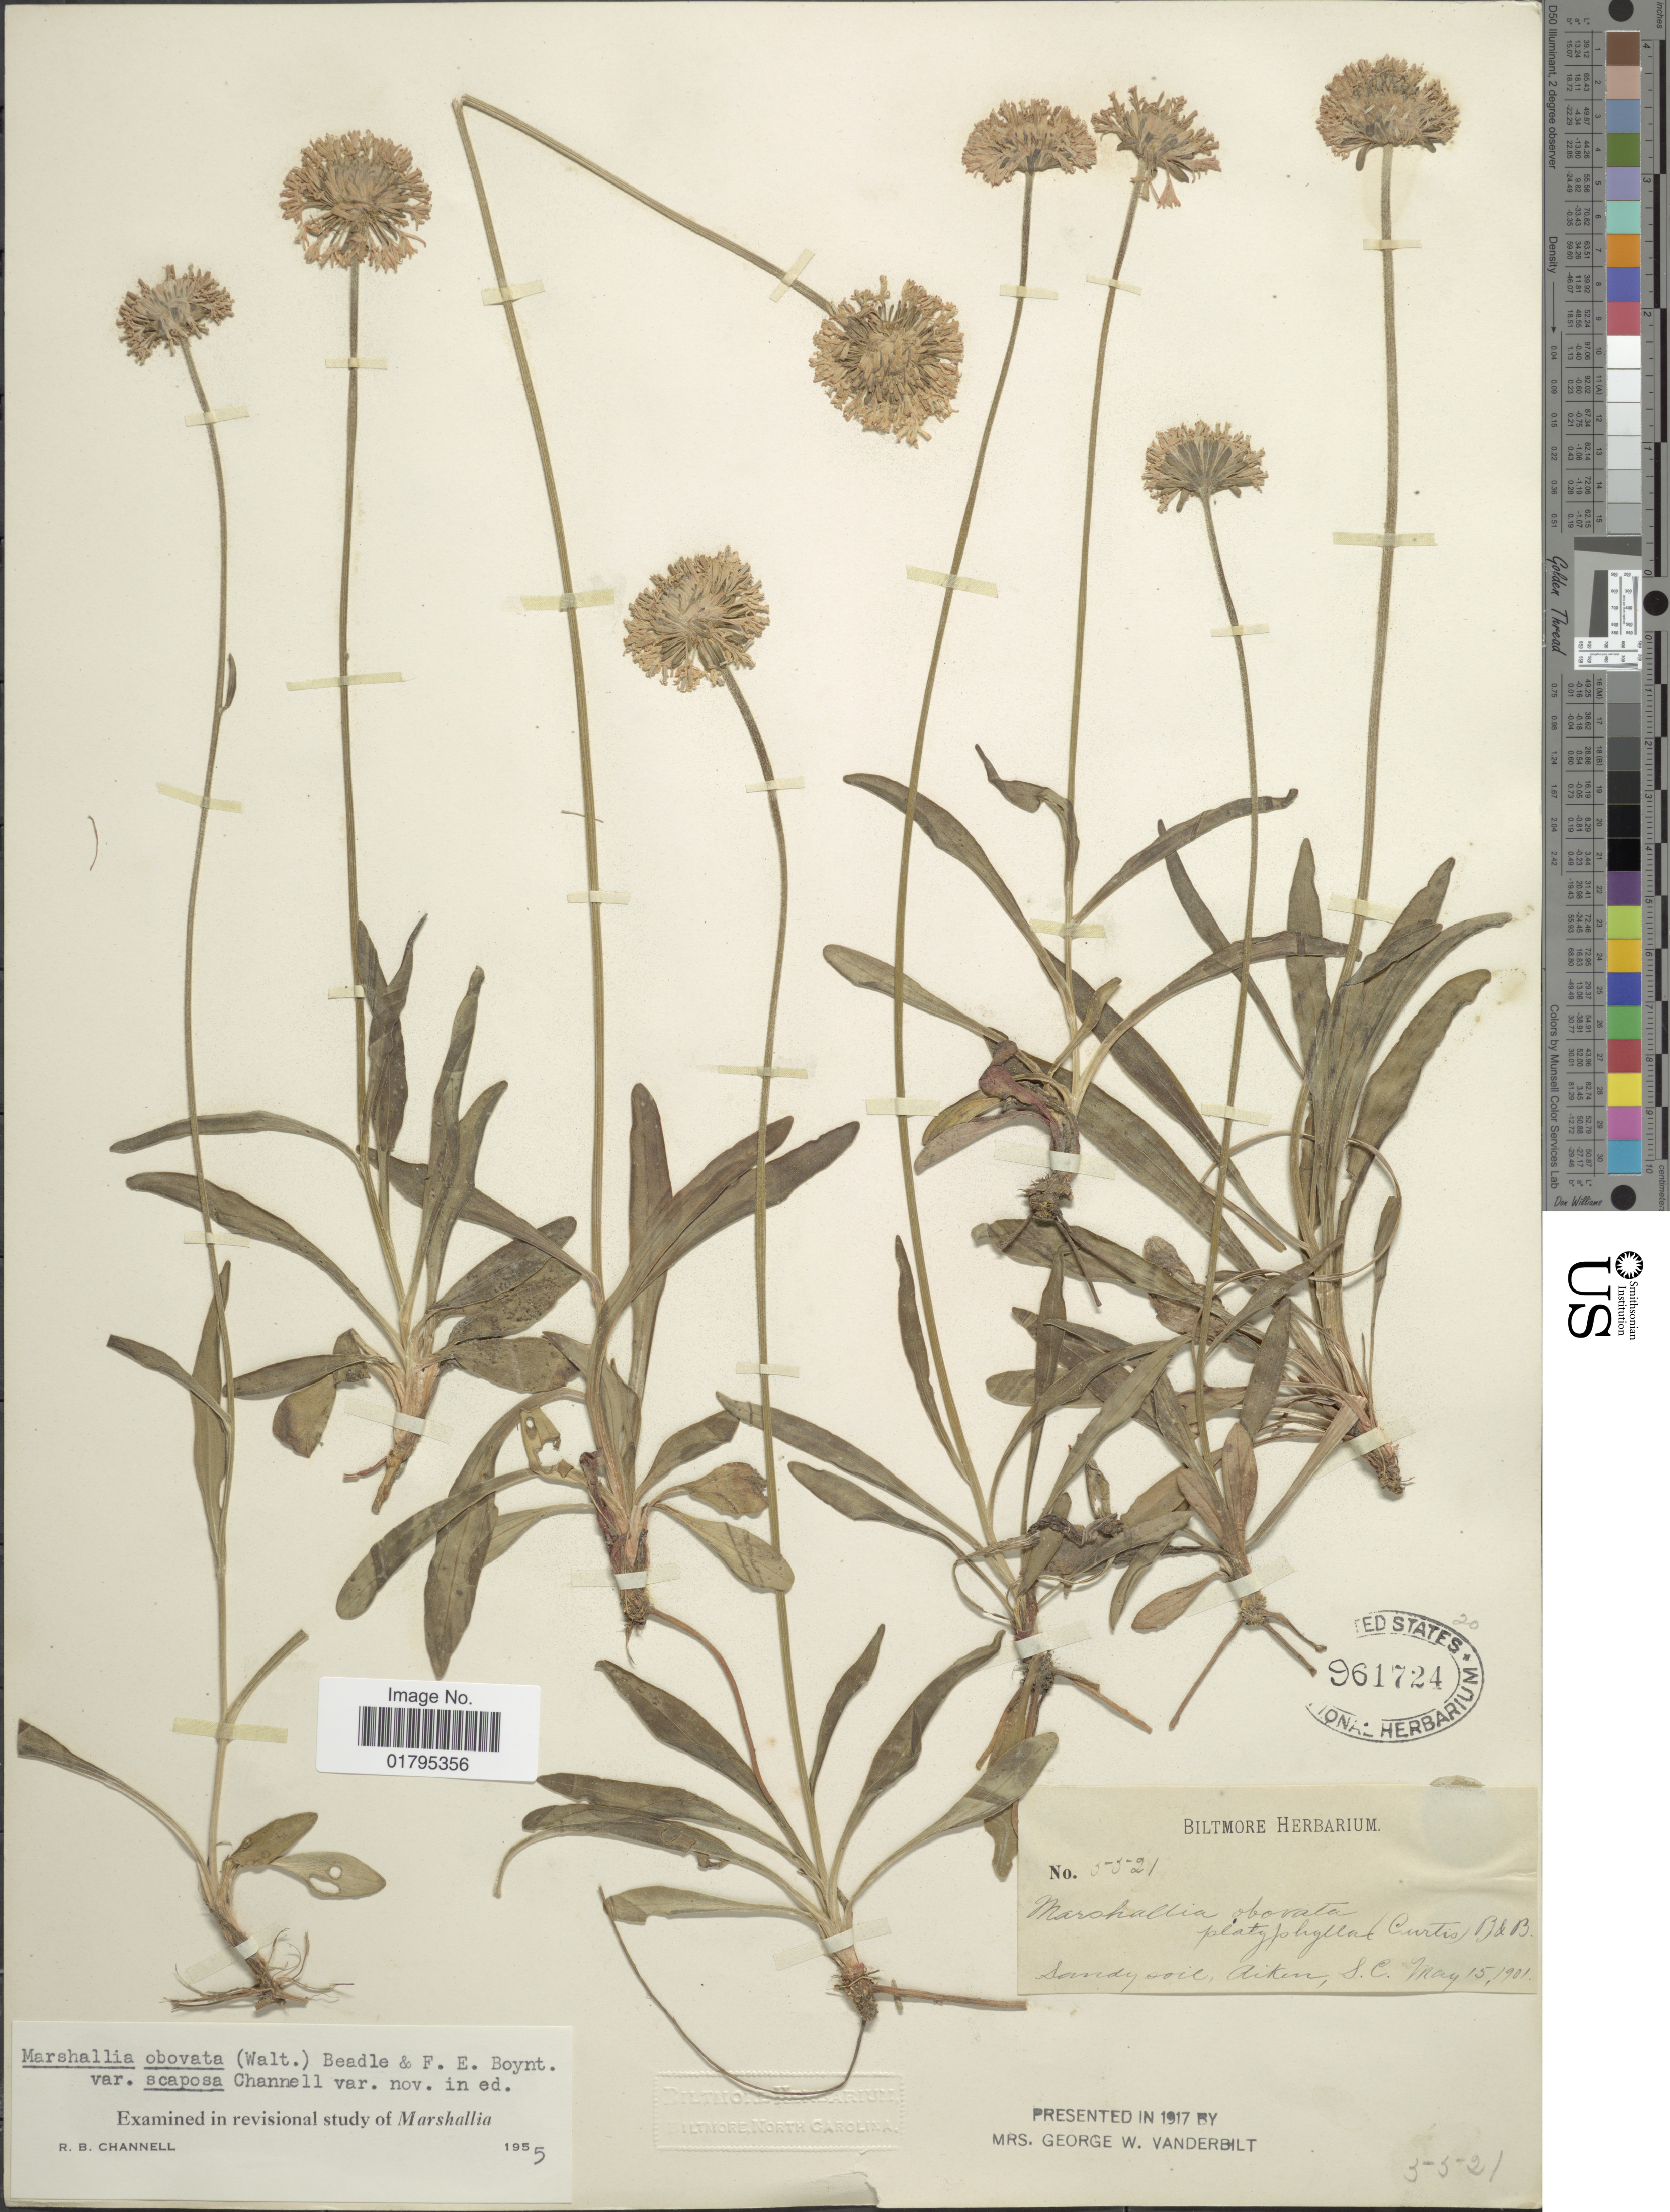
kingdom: Plantae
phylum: Tracheophyta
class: Magnoliopsida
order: Asterales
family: Asteraceae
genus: Marshallia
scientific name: Marshallia obovata var. scaposa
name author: Channell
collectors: ex herb. Biltmore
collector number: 5521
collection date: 1901-05-15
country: United States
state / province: South Carolina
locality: Aiken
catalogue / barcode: US 951724